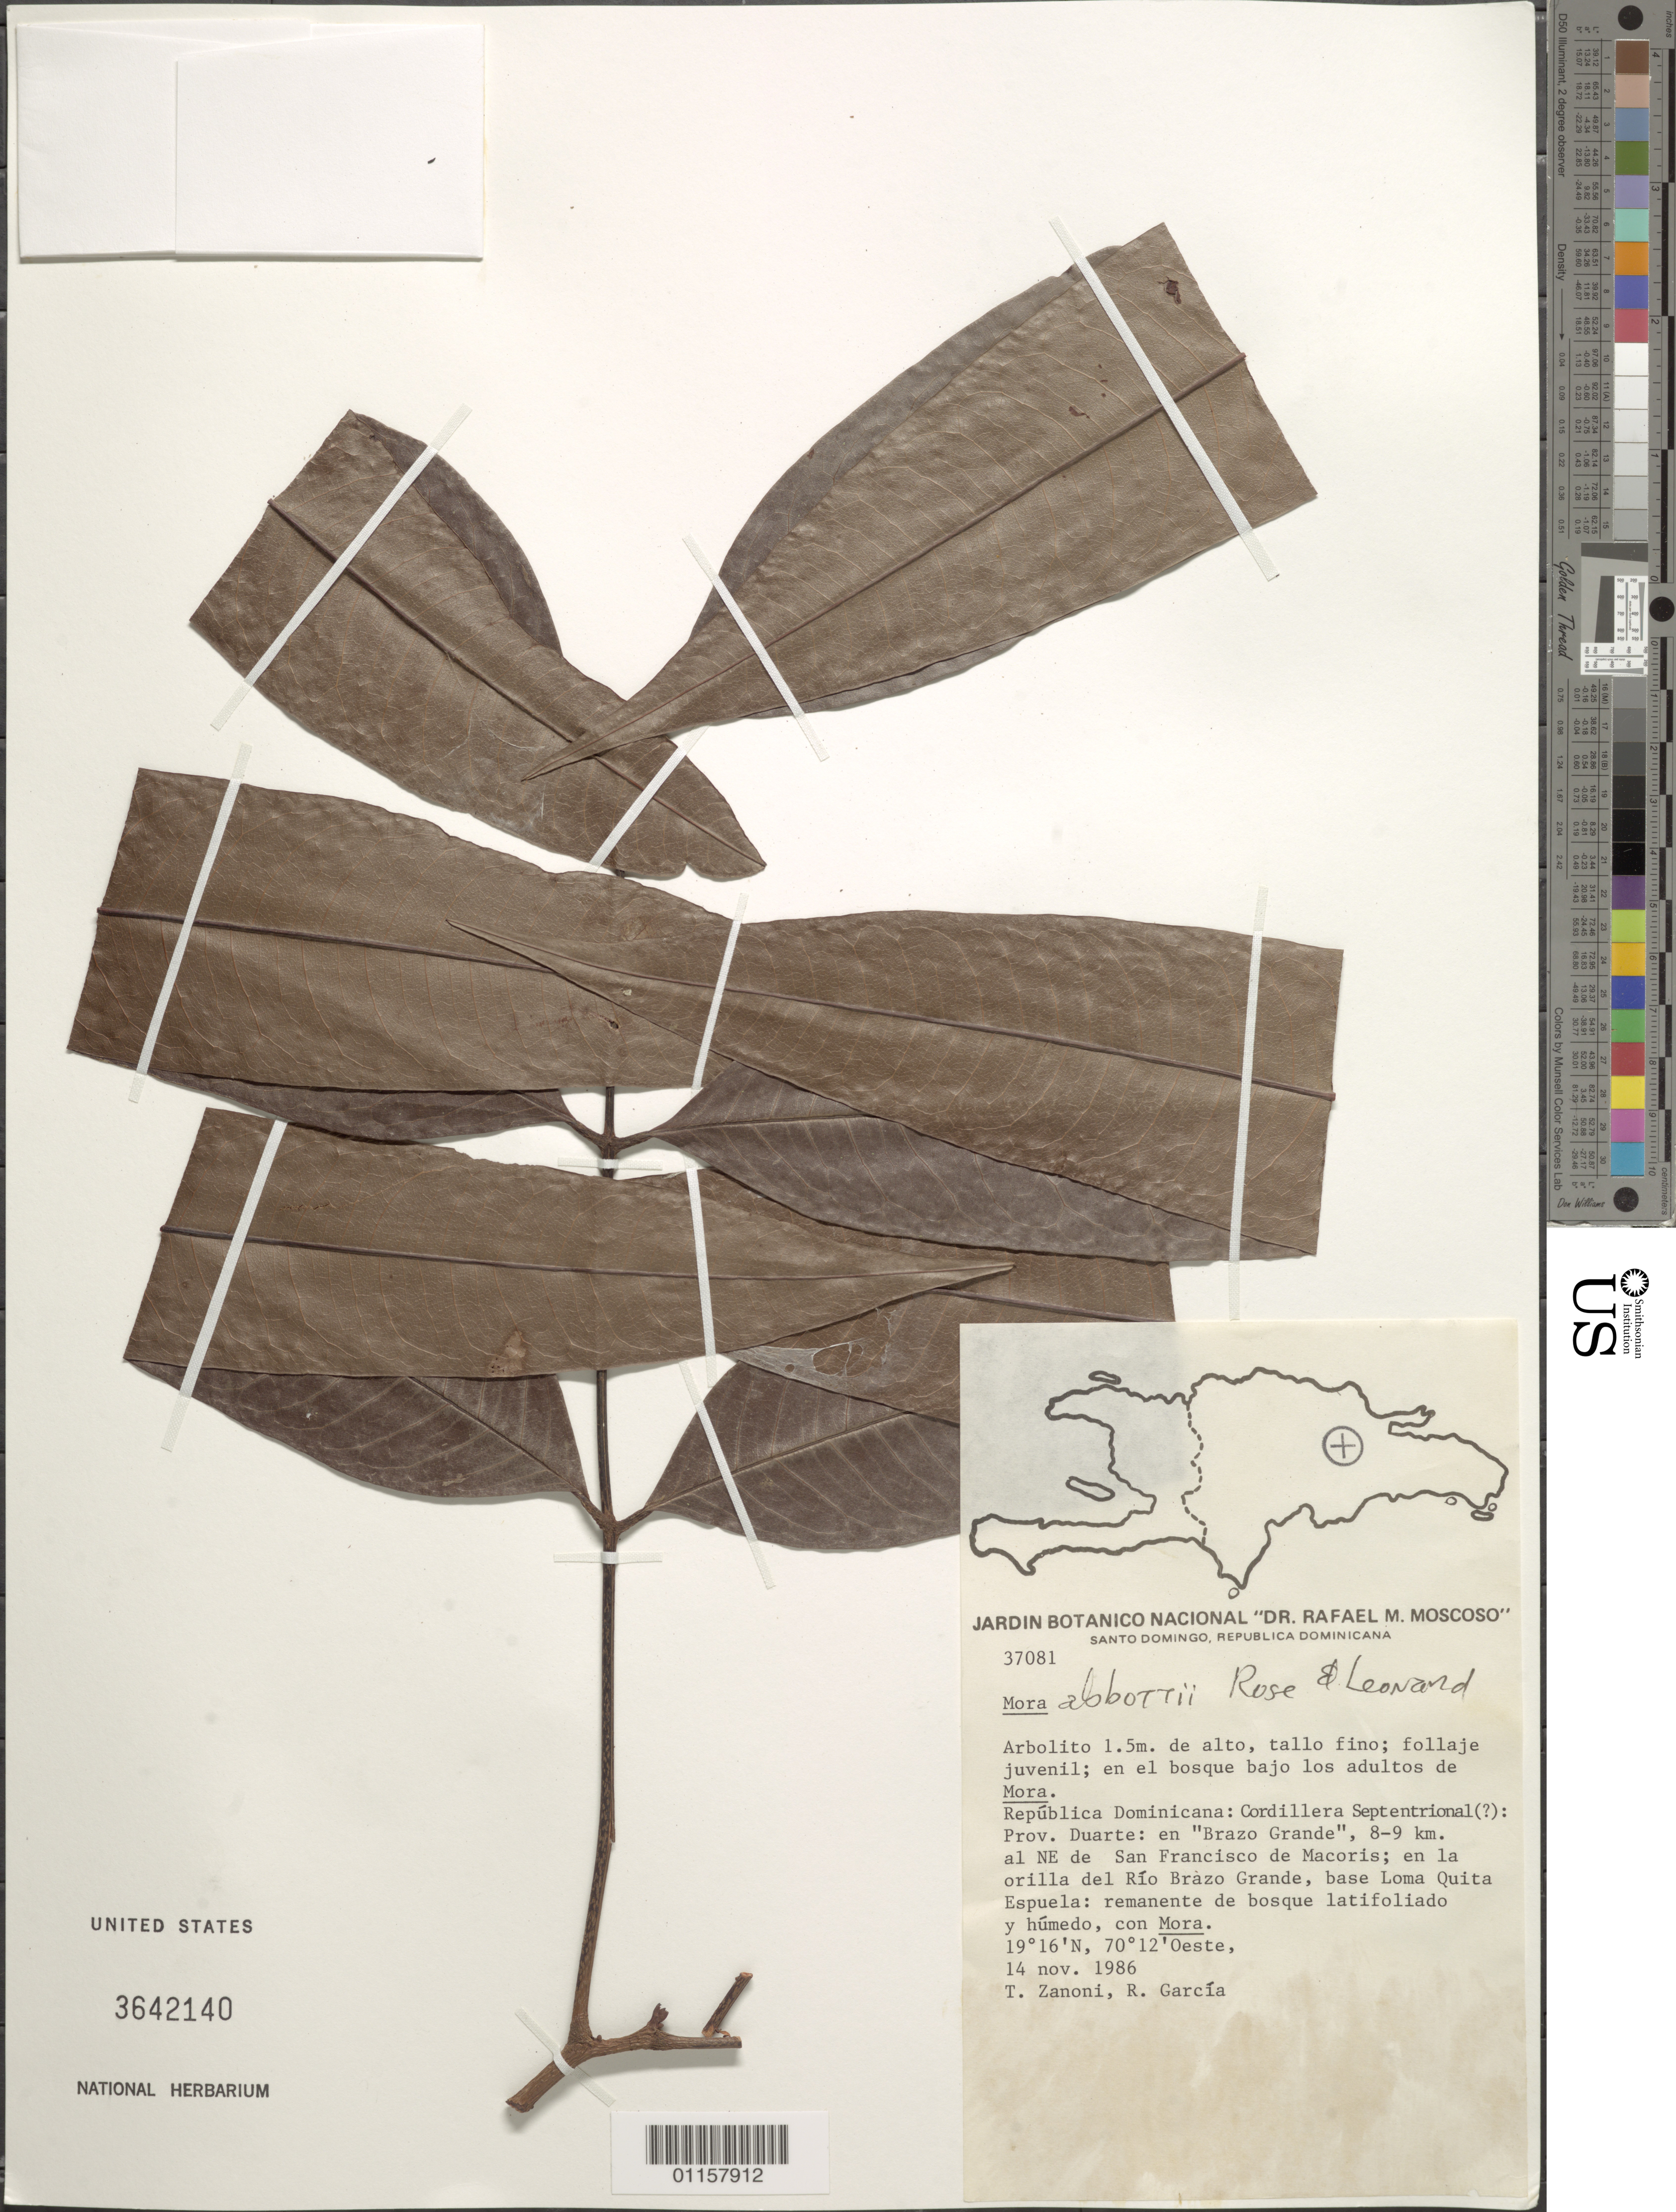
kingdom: Plantae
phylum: Tracheophyta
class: Magnoliopsida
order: Fabales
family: Fabaceae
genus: Mora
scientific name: Mora abbottii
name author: Rose & Leonard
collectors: T. A. Zanoni & R. Garcia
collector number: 37081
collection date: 1986-11-14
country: Dominican Republic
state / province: Duarte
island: Hispaniola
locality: Cordillera Septentrional, en "Brazo Grande", 8-9 km al NE de San Francisco de Macoris; en la orilla del Río Brazo Grande, base Loma Quita Espuela.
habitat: Remanente de bosque latifoliado y húmedo, con Mora. En el bosque bajo los adultos de Mora.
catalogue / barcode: US 3642140